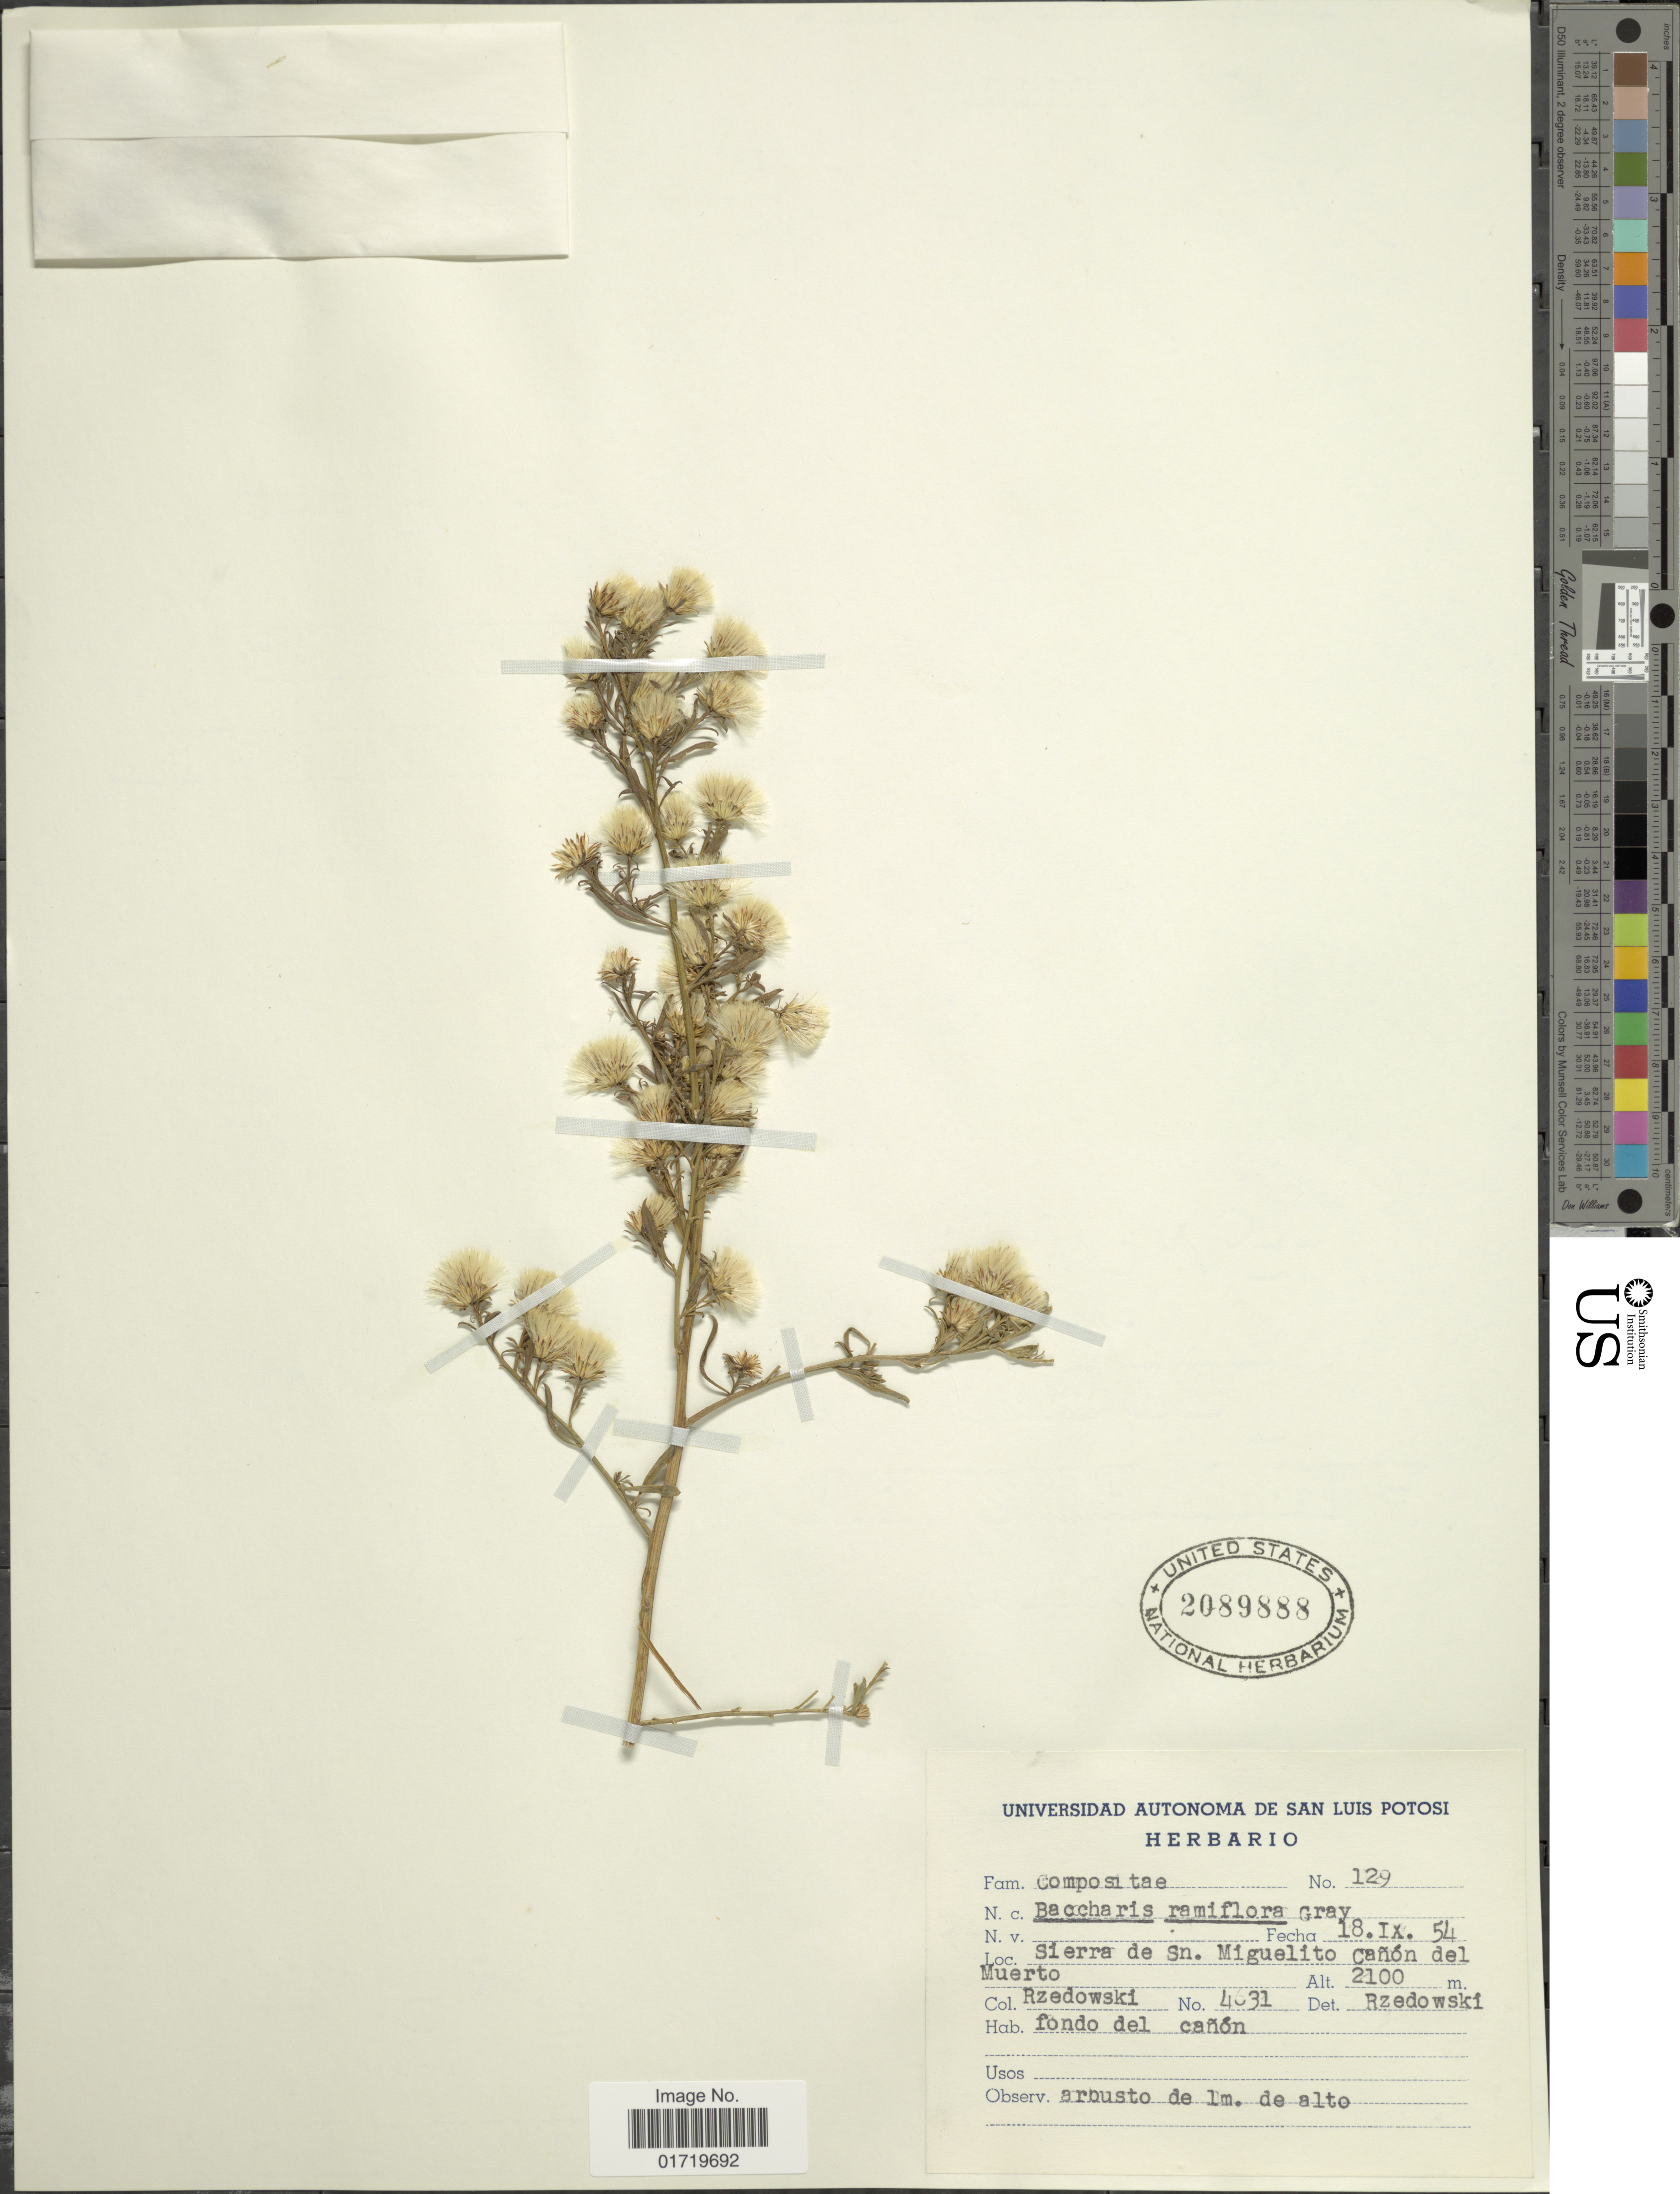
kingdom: Plantae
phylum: Tracheophyta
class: Magnoliopsida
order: Asterales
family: Asteraceae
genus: Baccharis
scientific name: Baccharis ramiflora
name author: A. Gray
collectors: Rzedowski, --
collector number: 4631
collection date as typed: Transcribed d/m/y: 18/9/54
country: Mexico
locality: Sierra de Sn. Miguelito Canon del Muerto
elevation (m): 2100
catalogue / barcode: US 2089888